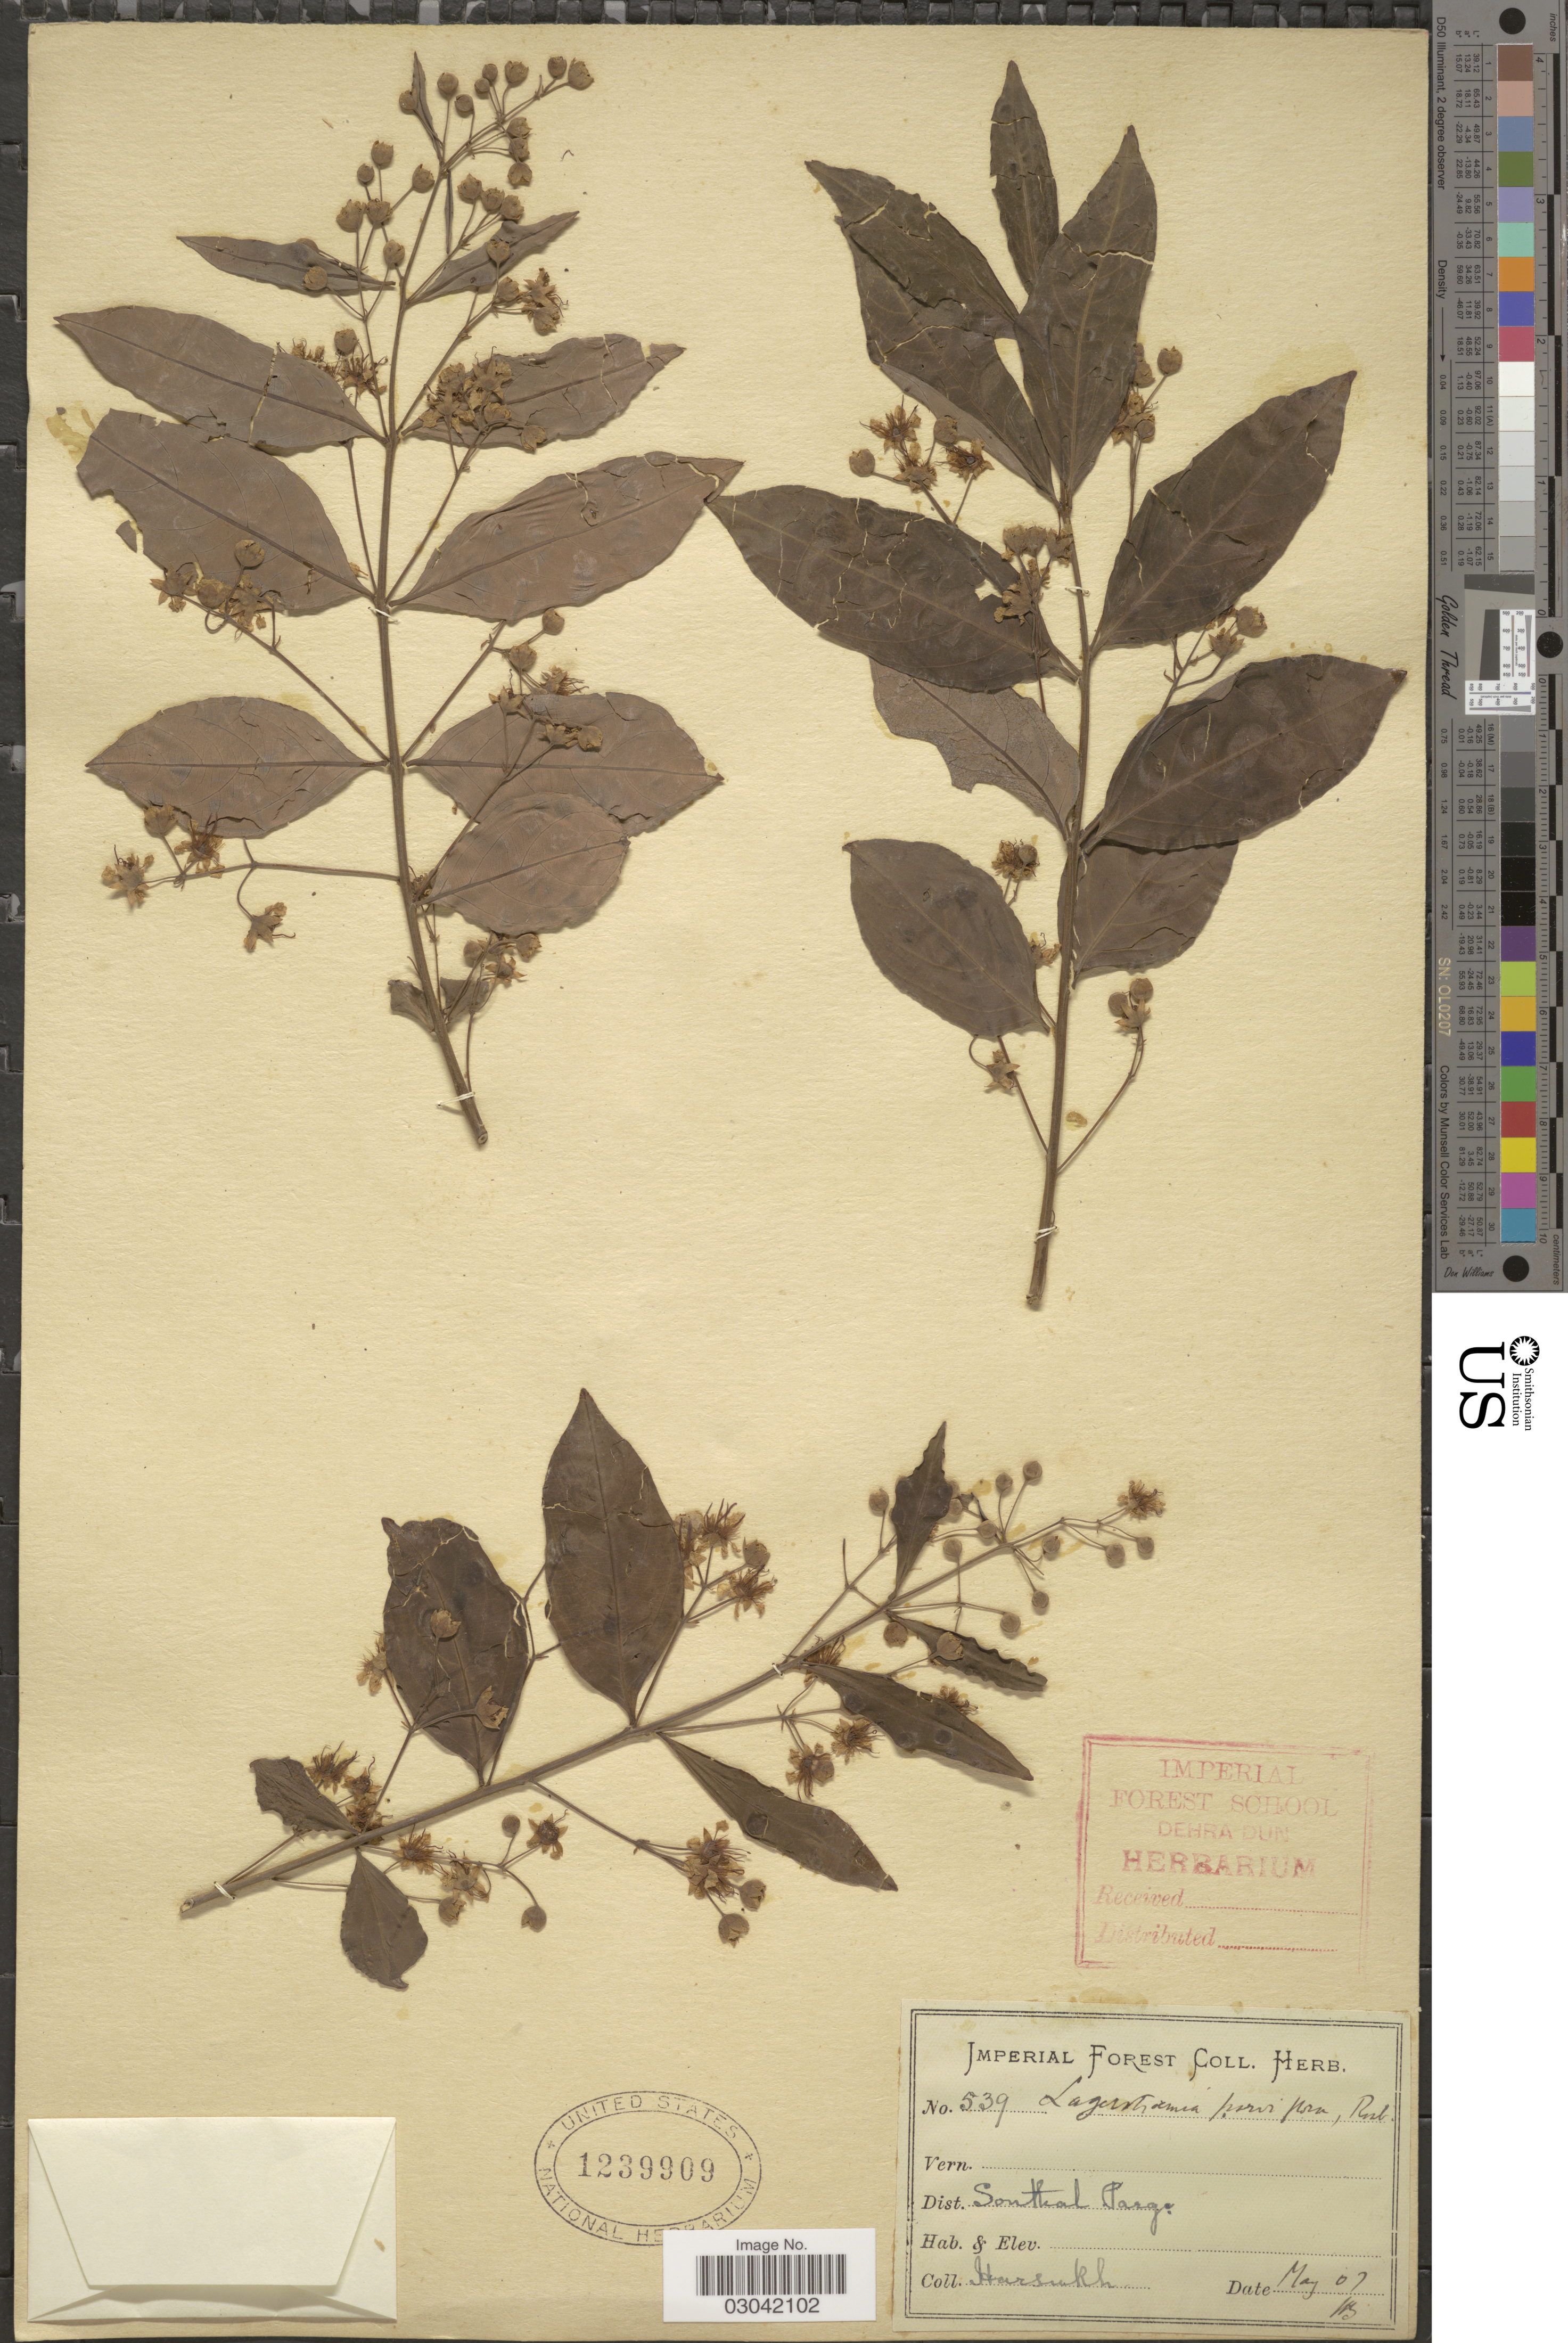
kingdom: Plantae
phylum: Tracheophyta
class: Magnoliopsida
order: Myrtales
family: Lythraceae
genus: Lagerstroemia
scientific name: Lagerstroemia parviflora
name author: Roxb.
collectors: -. Harsukh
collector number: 539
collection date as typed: Transcribed d/m/y: 7/5/13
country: India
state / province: Jharkhand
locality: Sonthal Parge.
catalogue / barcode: US 1239909